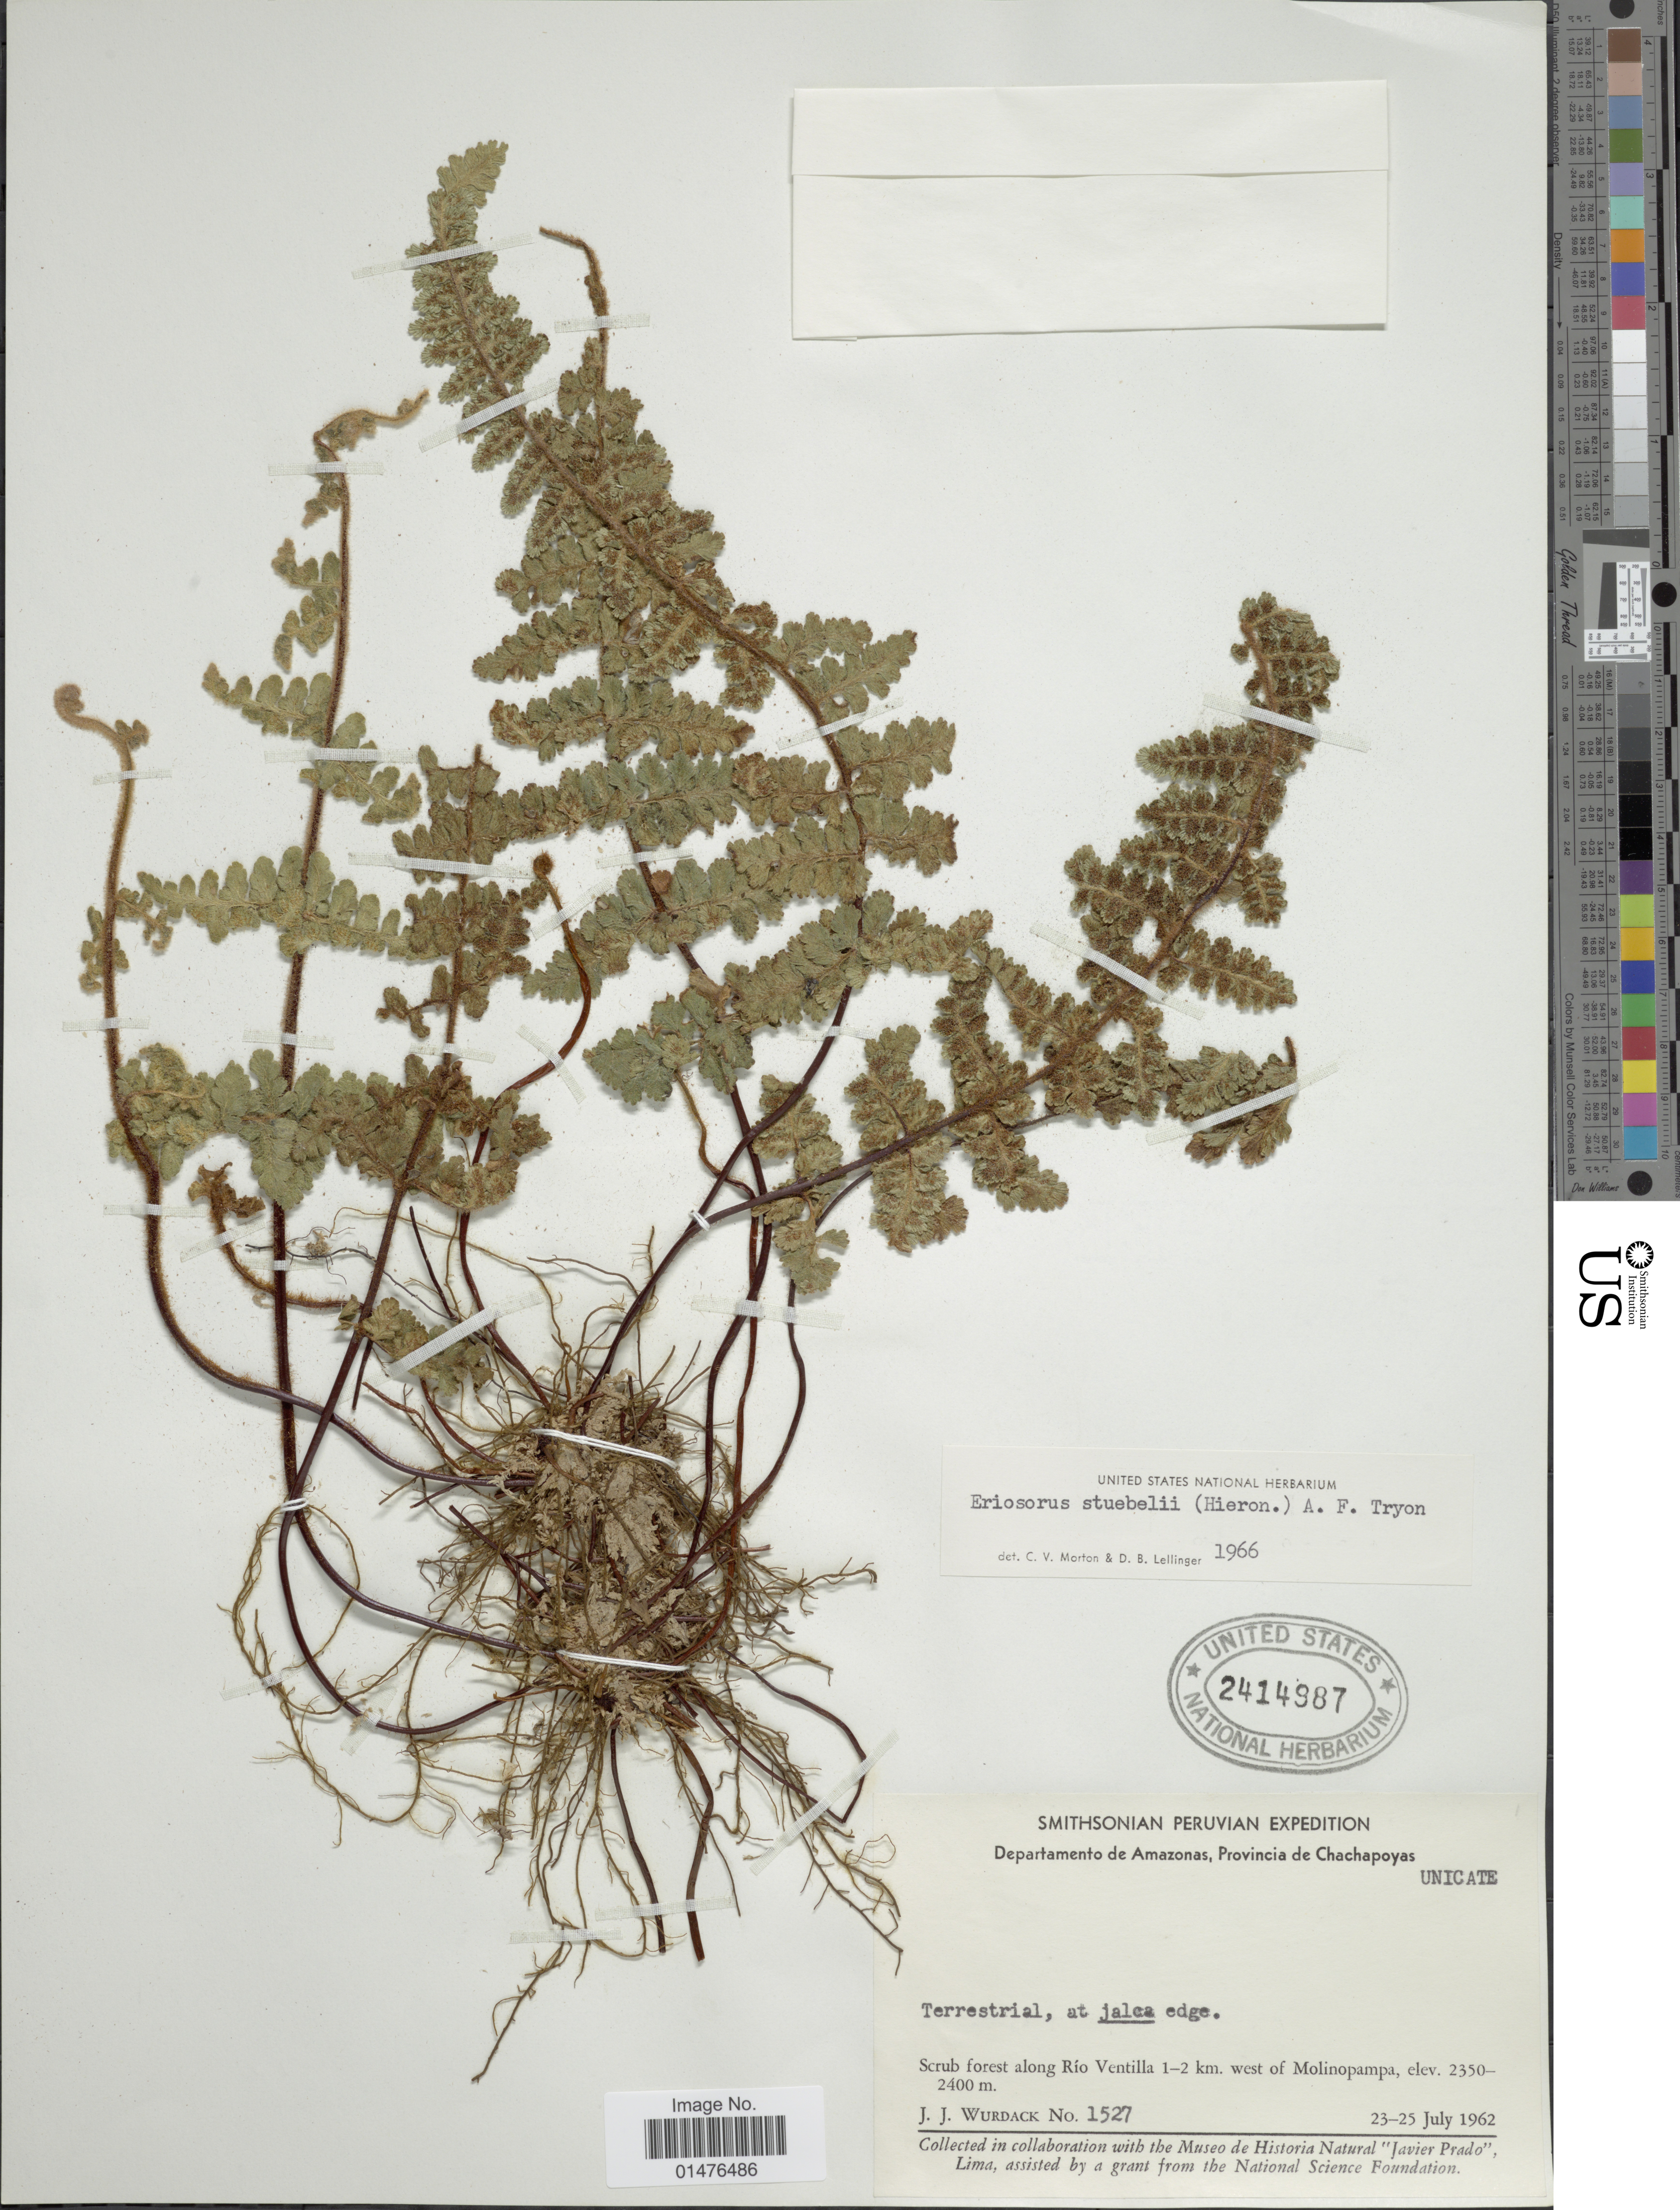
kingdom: Plantae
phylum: Tracheophyta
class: Polypodiopsida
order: Polypodiales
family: Pteridaceae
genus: Jamesonia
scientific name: Jamesonia stuebelii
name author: (Hieron.) Christenh.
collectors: J. J. Wurdack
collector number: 1527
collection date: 1962-07-23/1962-07-25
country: Peru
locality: Scrub forest along Río Ventilla 1-2 km. west of Molinopampa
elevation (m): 2350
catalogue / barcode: US 2414987